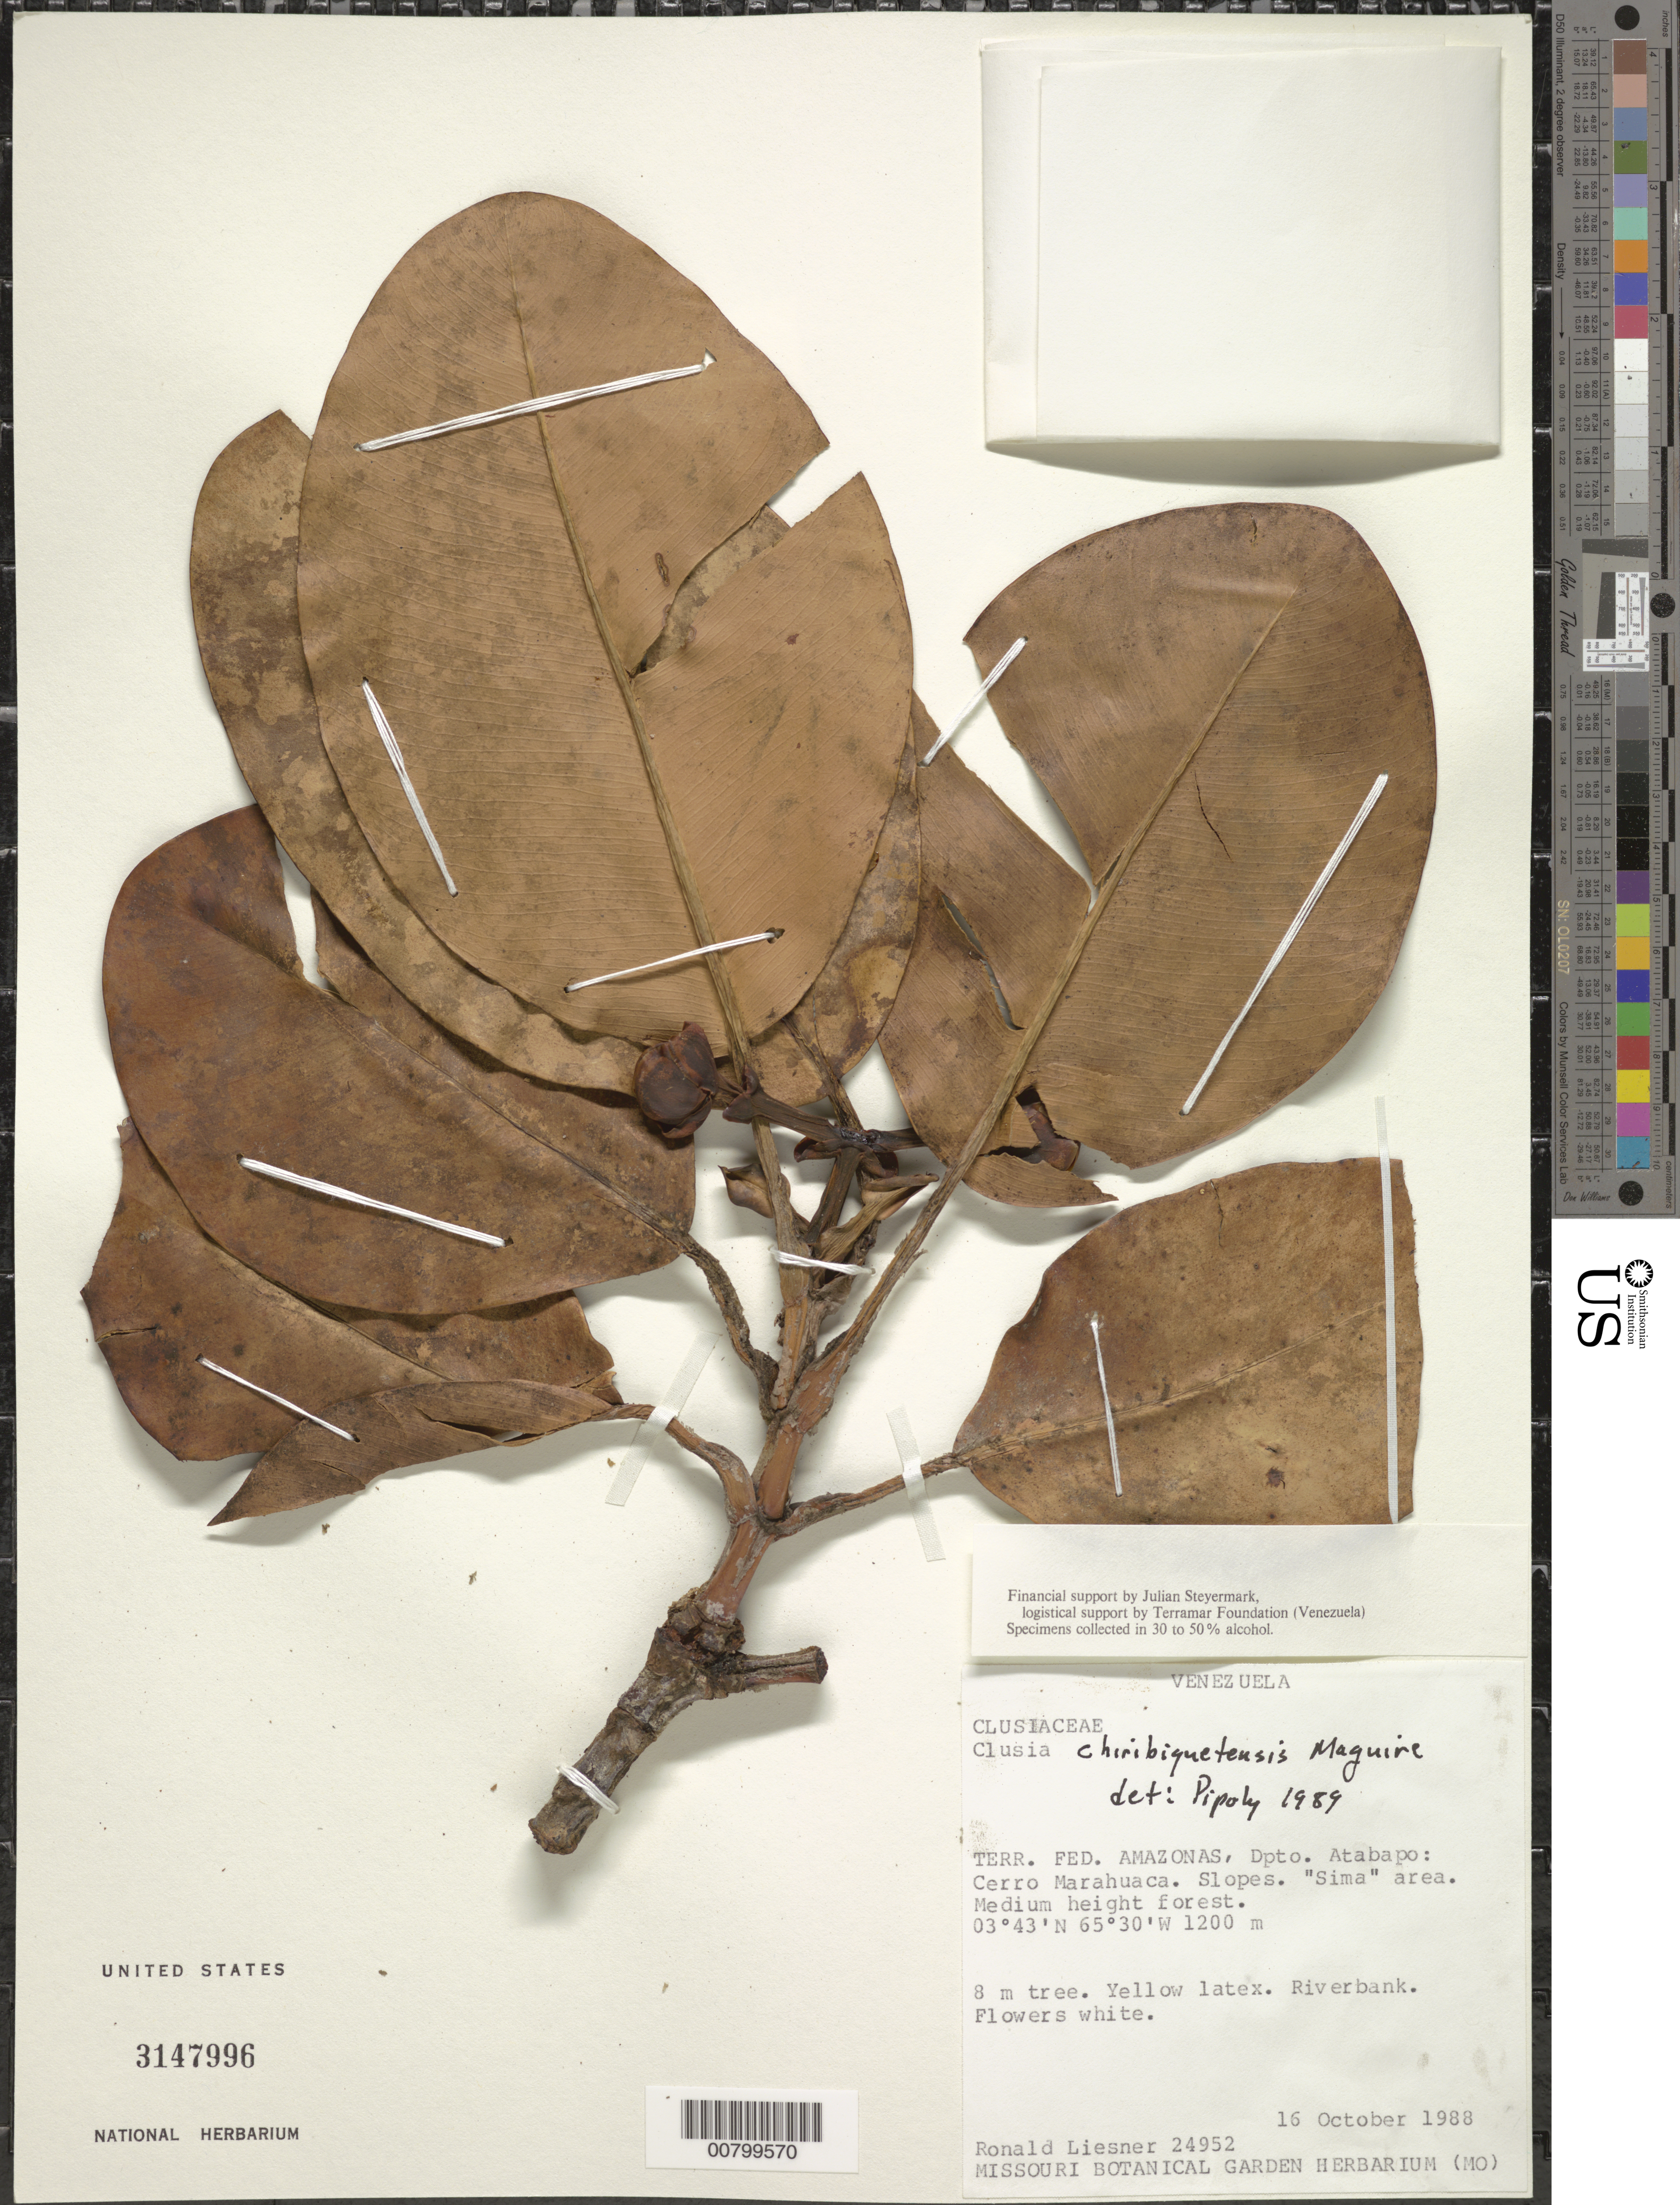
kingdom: Plantae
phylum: Tracheophyta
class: Magnoliopsida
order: Malpighiales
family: Clusiaceae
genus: Clusia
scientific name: Clusia chiribiquetensis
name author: Maguire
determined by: Pipoly, J. J., III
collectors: R. L. Liesner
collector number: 24952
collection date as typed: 16-Oct-88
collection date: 1988-10-16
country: Venezuela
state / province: Amazonas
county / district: Atabapo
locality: Cerro Marahuaca, "Sima" area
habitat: River bank, medium height forest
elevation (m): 1200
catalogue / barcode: US 3147996